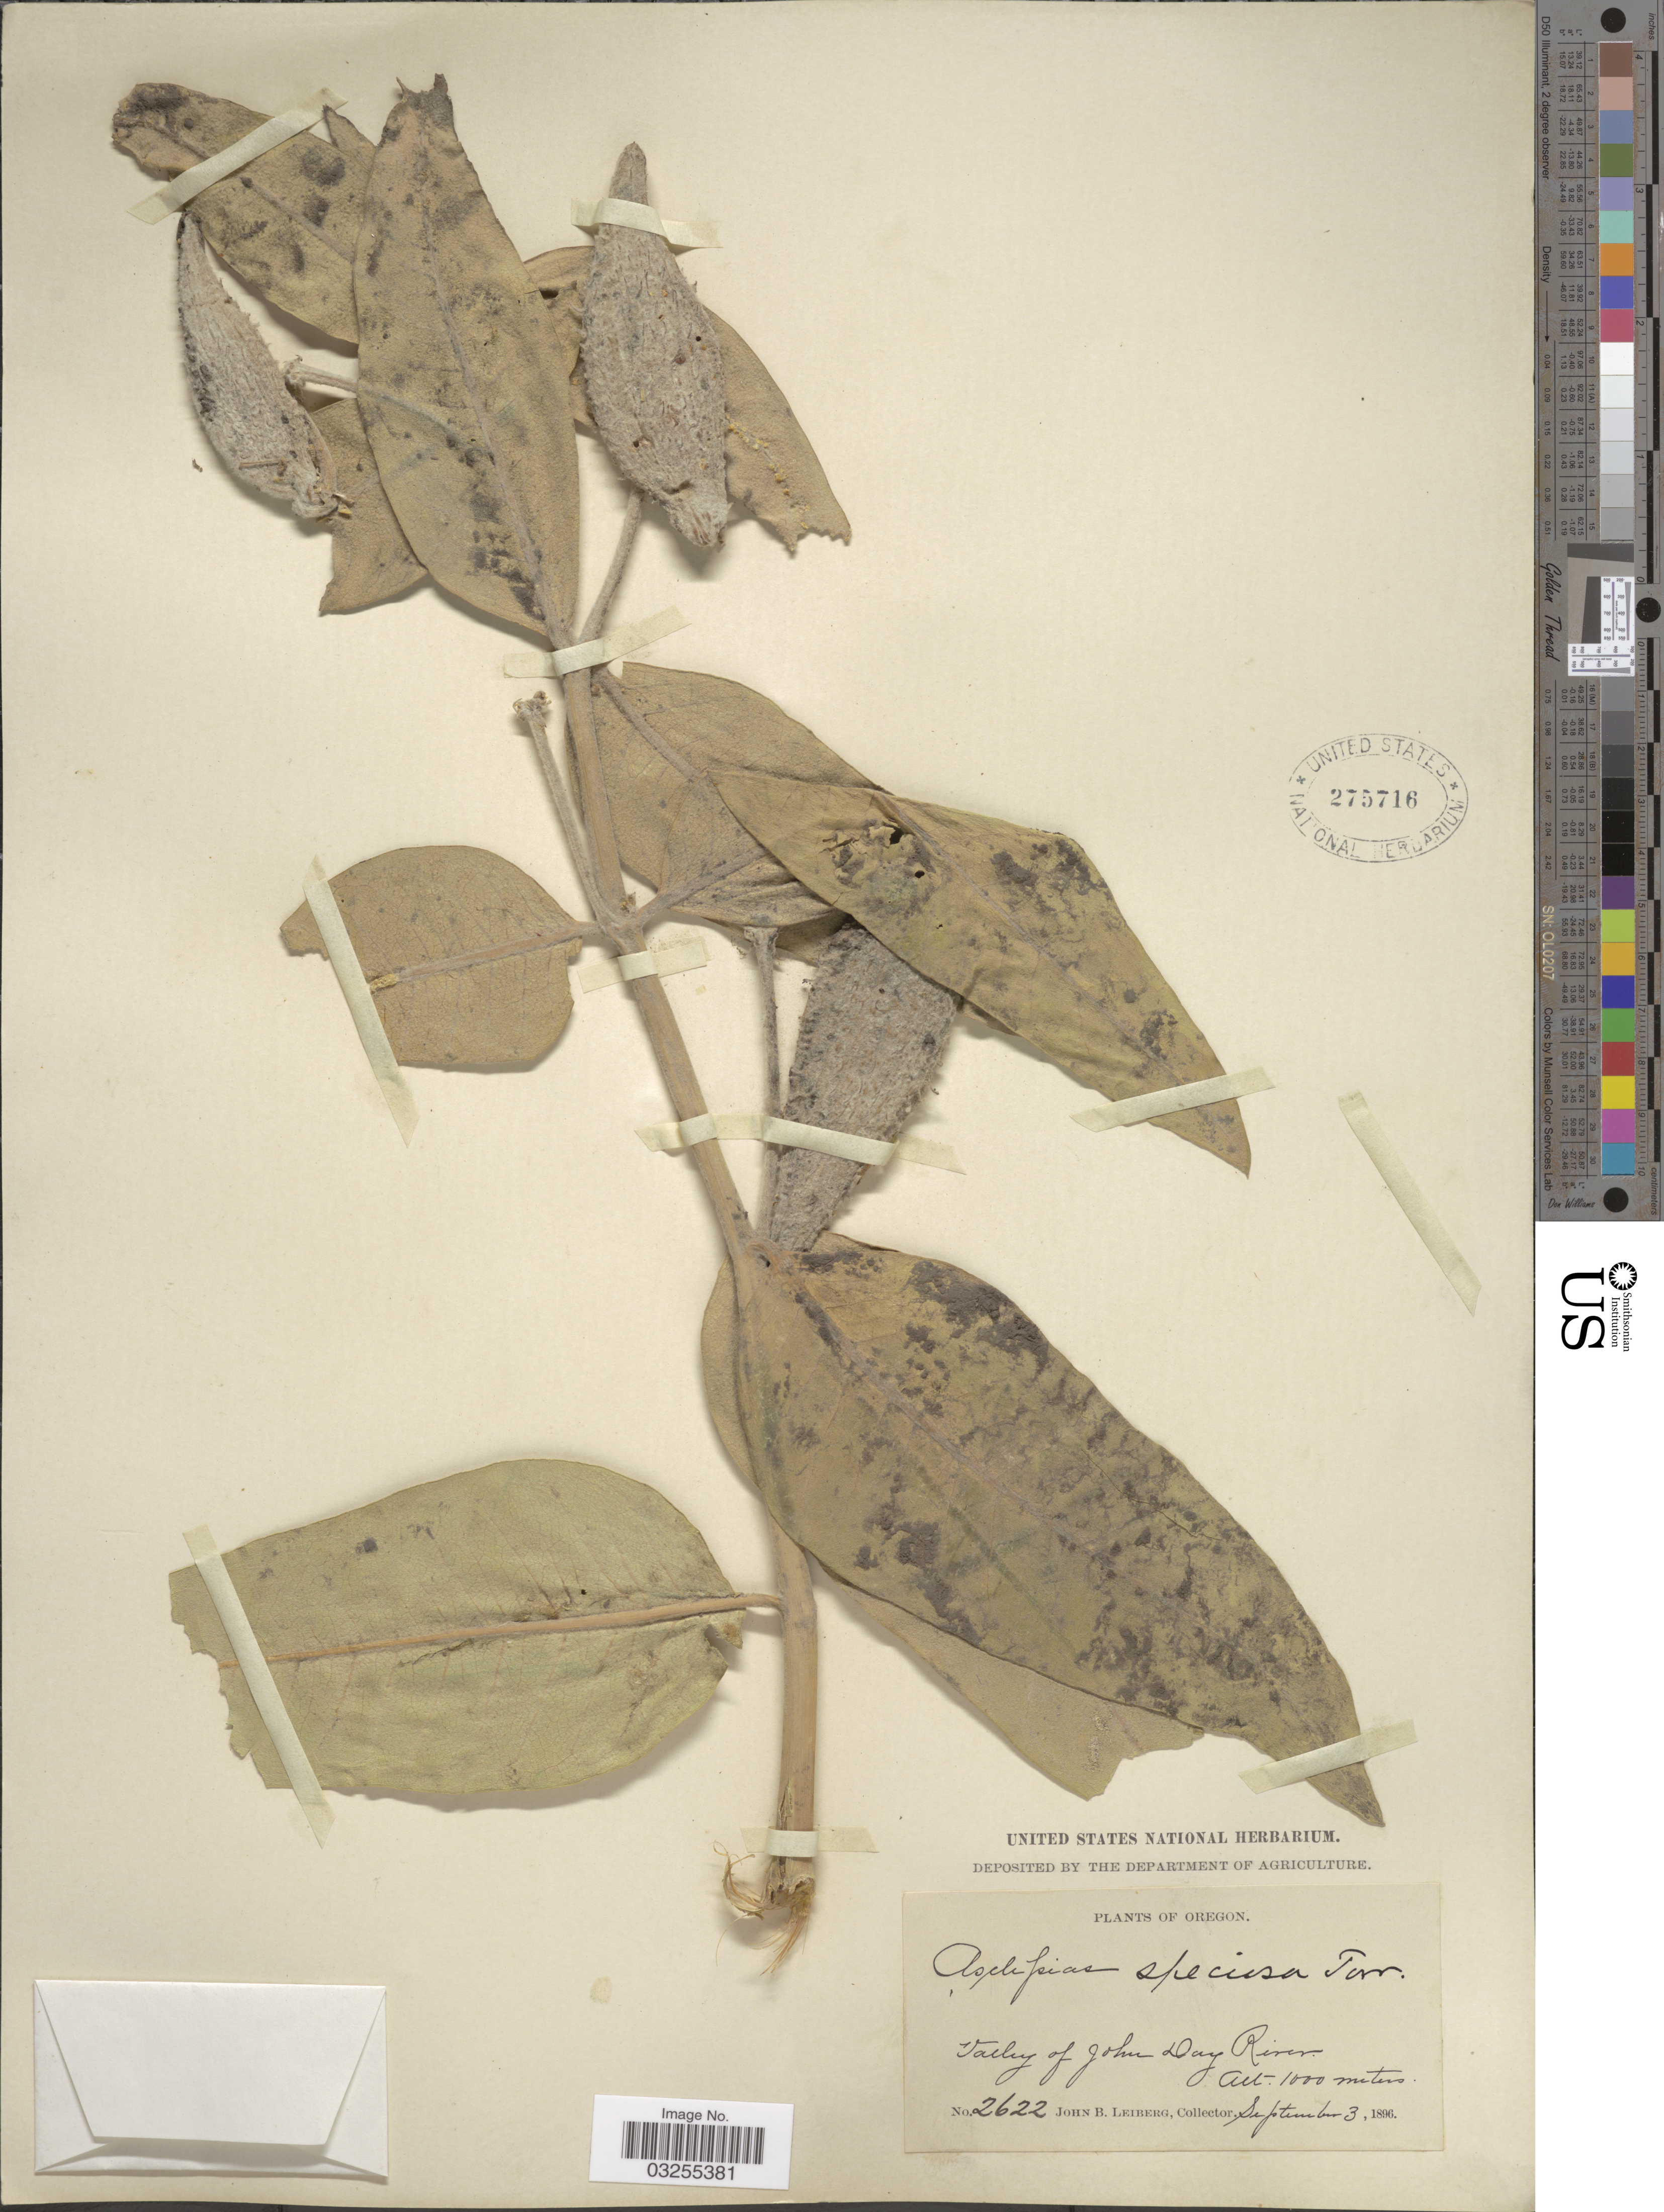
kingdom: Plantae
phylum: Tracheophyta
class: Magnoliopsida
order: Gentianales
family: Apocynaceae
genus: Asclepias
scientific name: Asclepias speciosa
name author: Torr.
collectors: J. B. Leiberg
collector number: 2622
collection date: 1896-09-03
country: United States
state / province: Oregon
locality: Valley of John Day River.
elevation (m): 1000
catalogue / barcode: US 275716